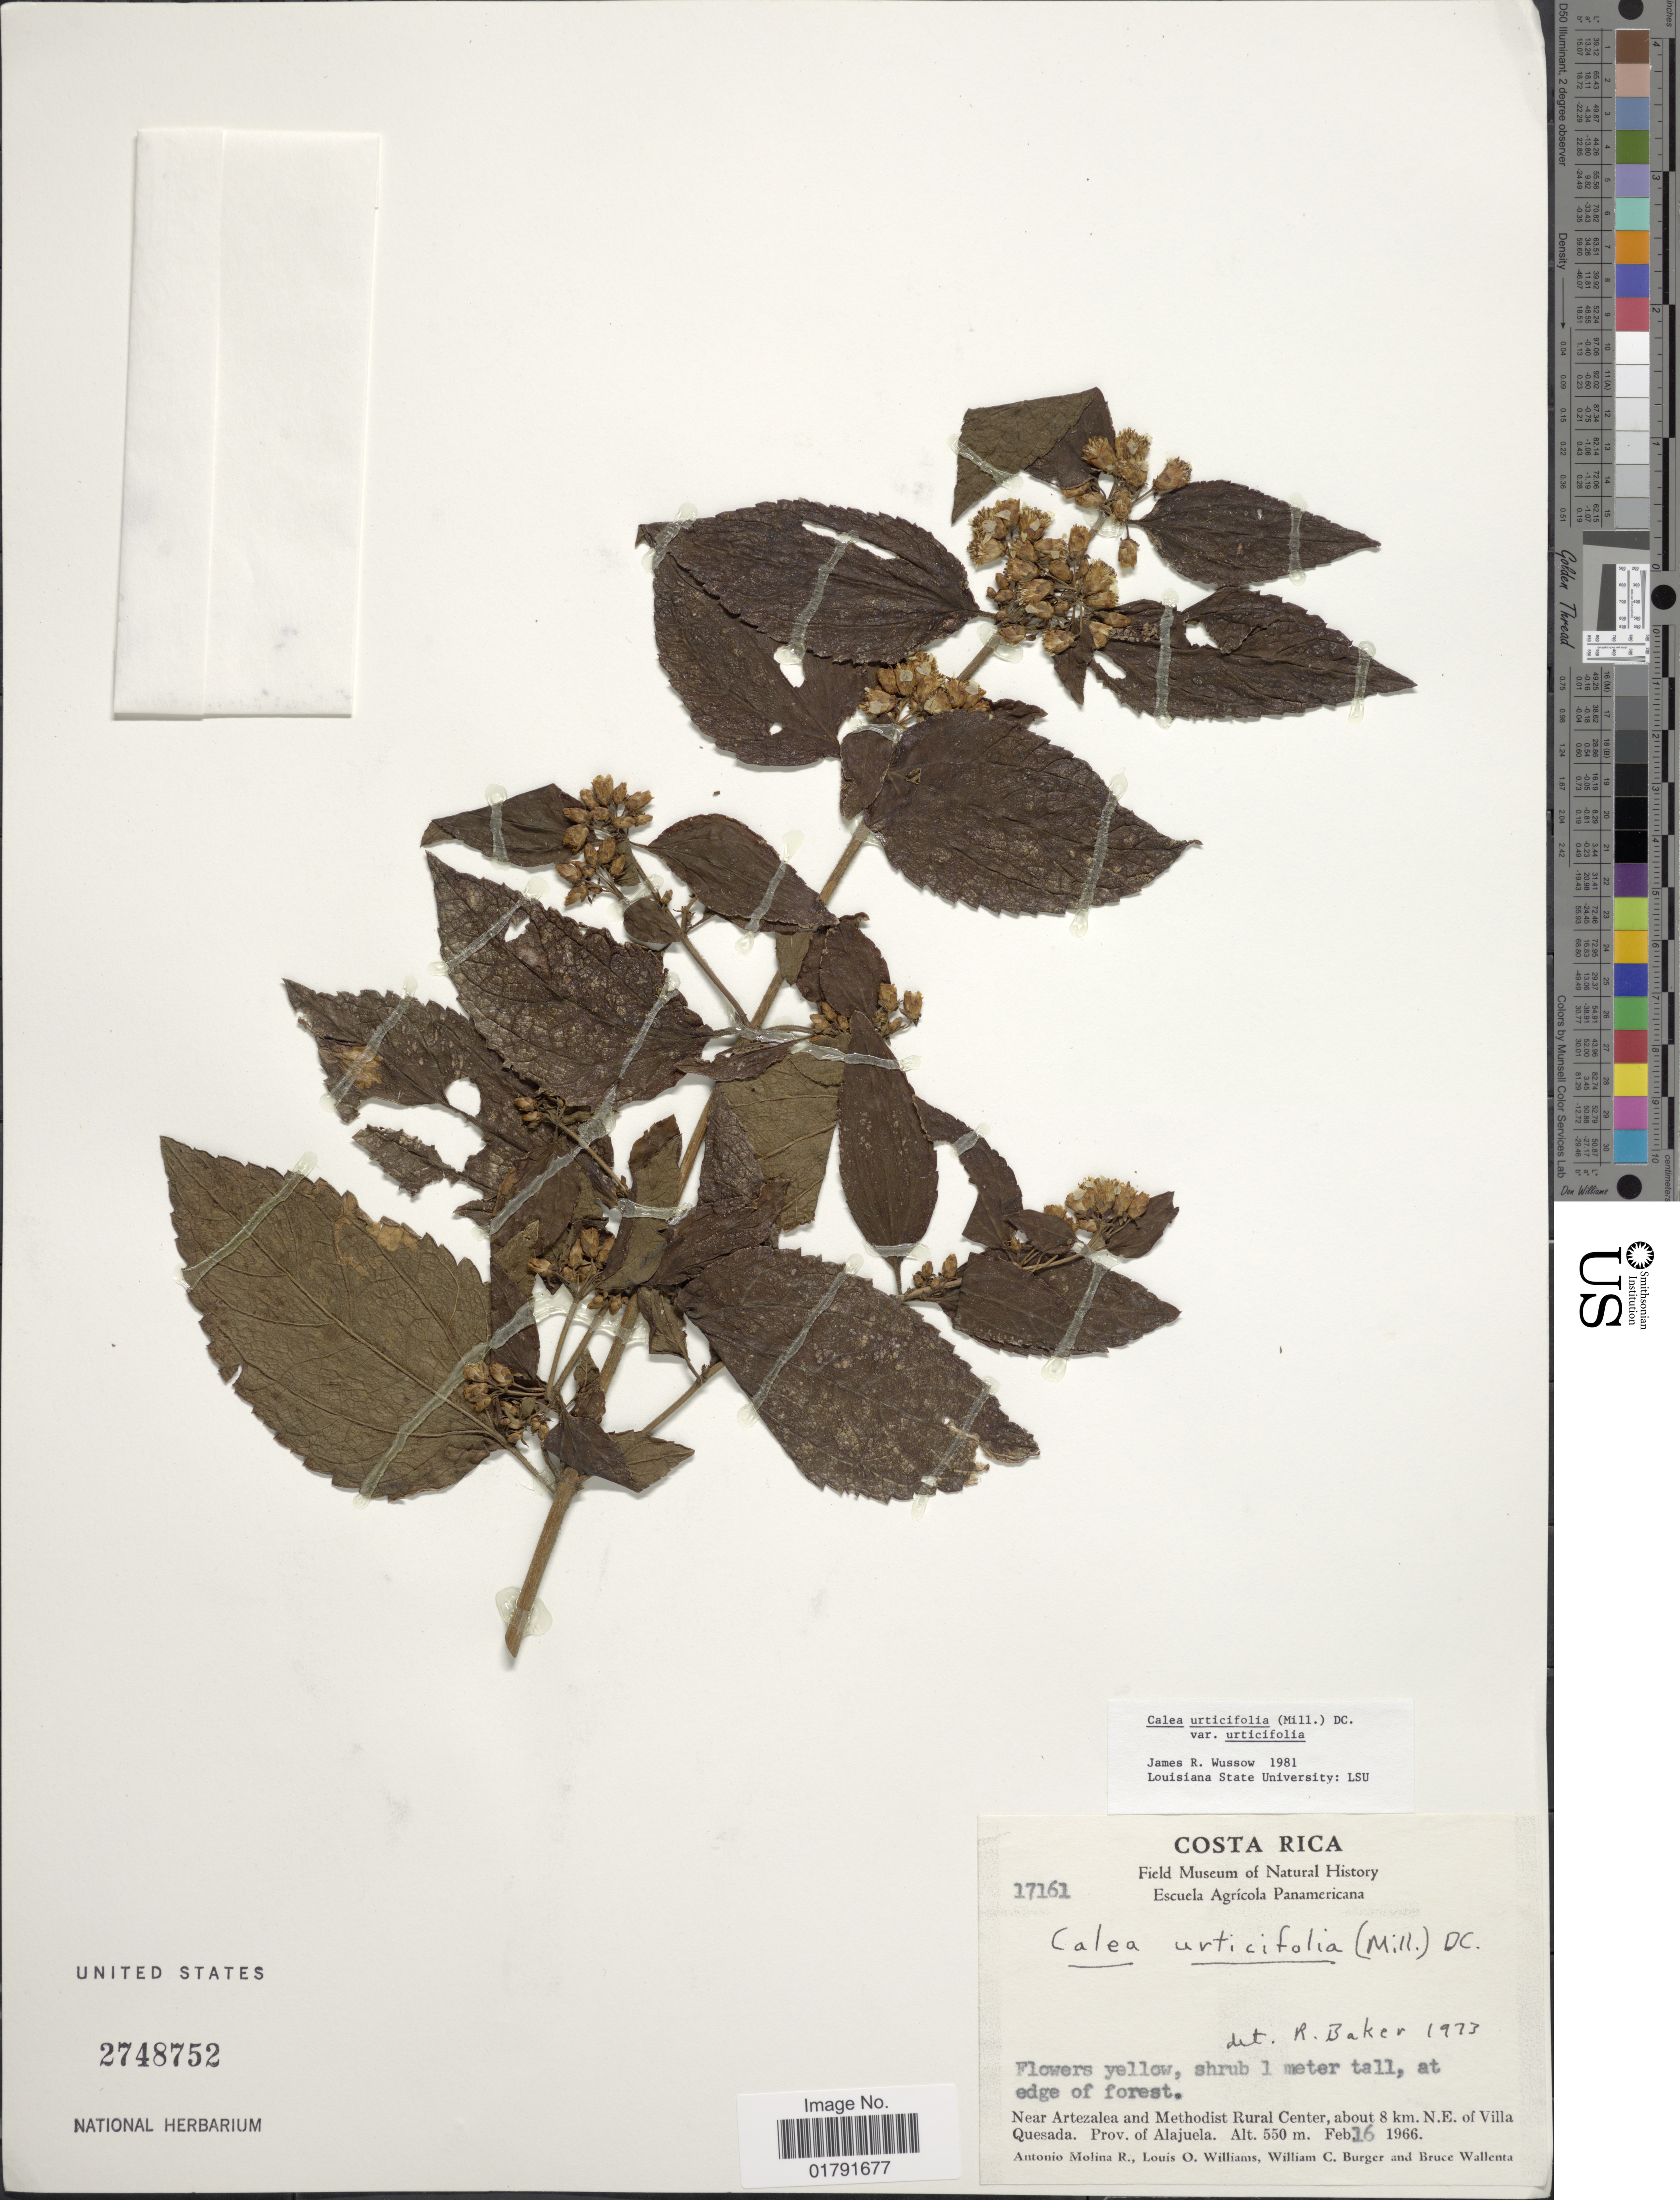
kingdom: Plantae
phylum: Tracheophyta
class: Magnoliopsida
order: Asterales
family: Asteraceae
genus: Calea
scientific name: Calea urticifolia var. urticifolia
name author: (Mill.) DC.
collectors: A. Molina R., L. O. Williams, W. Burger & B. Wallenta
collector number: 17161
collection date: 1966-02-16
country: Costa Rica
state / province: Alajuela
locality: At edge of forest, nearArtezalea and Methodist Rural Center, about8 km. N.E. of Villa Quesada.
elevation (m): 550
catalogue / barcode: US 2748752